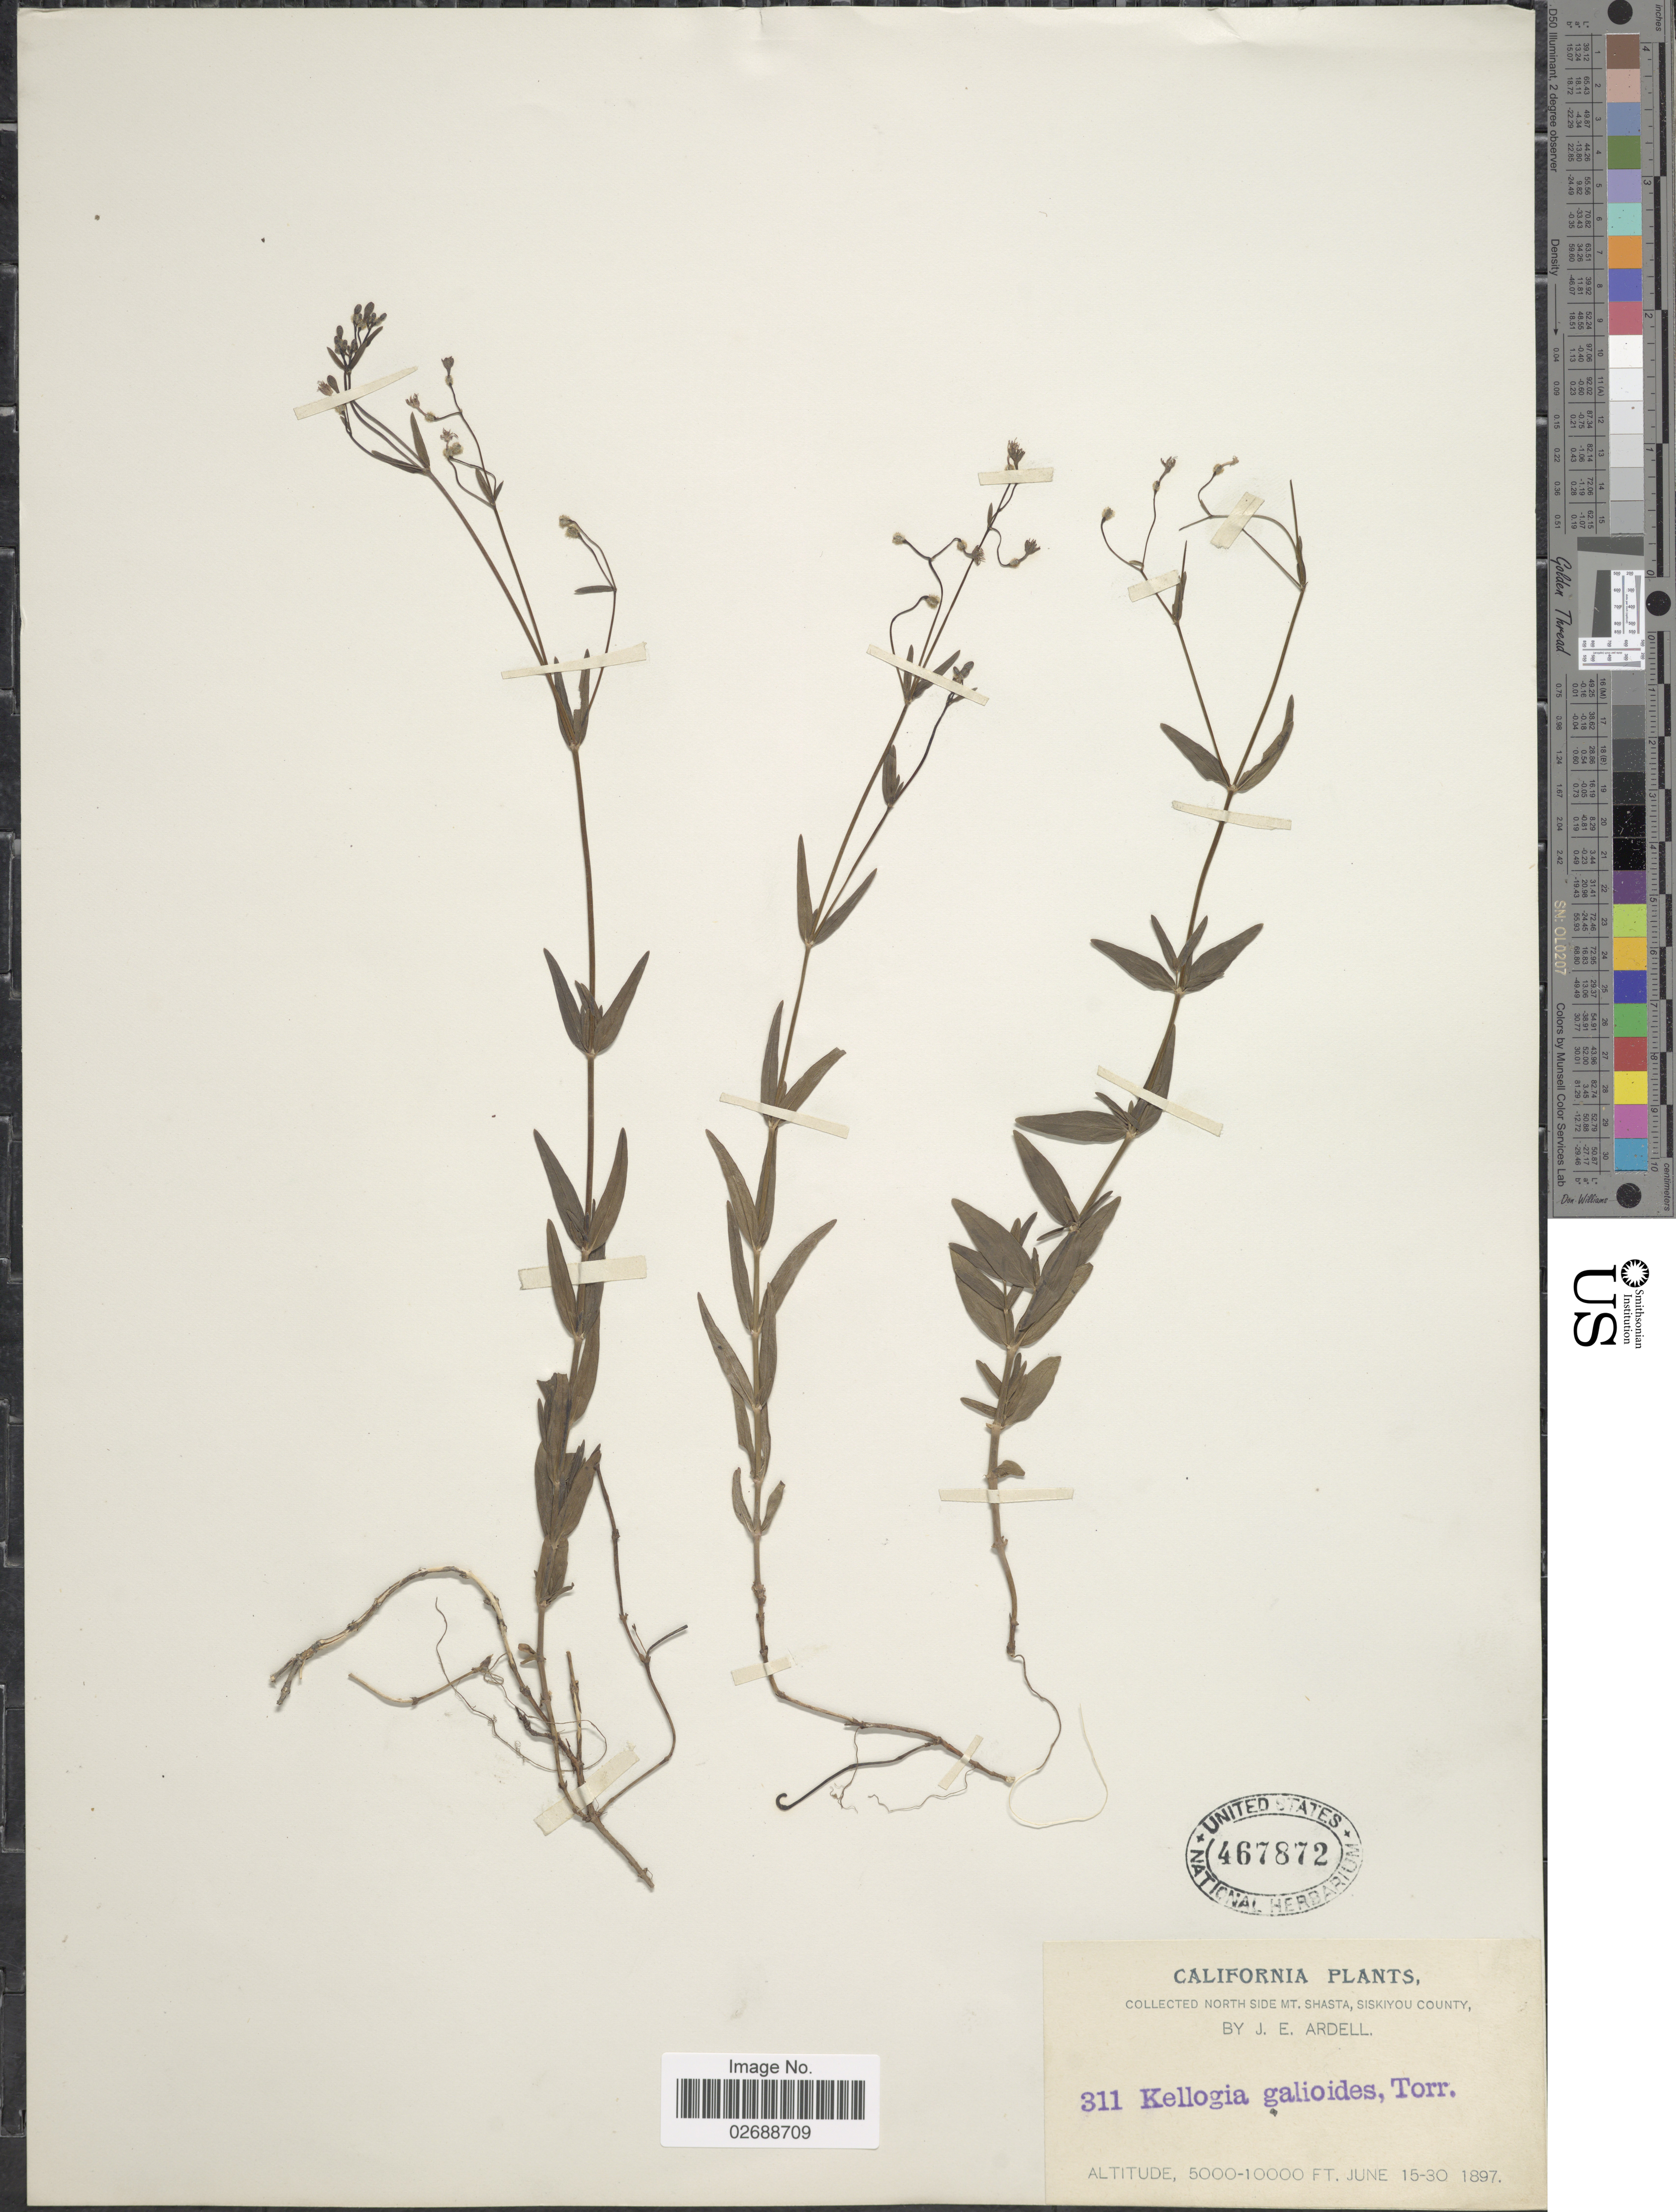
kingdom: Plantae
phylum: Tracheophyta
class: Magnoliopsida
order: Gentianales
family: Rubiaceae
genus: Kelloggia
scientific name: Kelloggia galioides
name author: Torr.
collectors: J. Ardell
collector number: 311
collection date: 1897-06-15/1897-06-30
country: United States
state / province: California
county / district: Siskiyou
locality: North side Mt. Shasta, Siskiyou County.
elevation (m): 1524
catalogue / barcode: US 467872